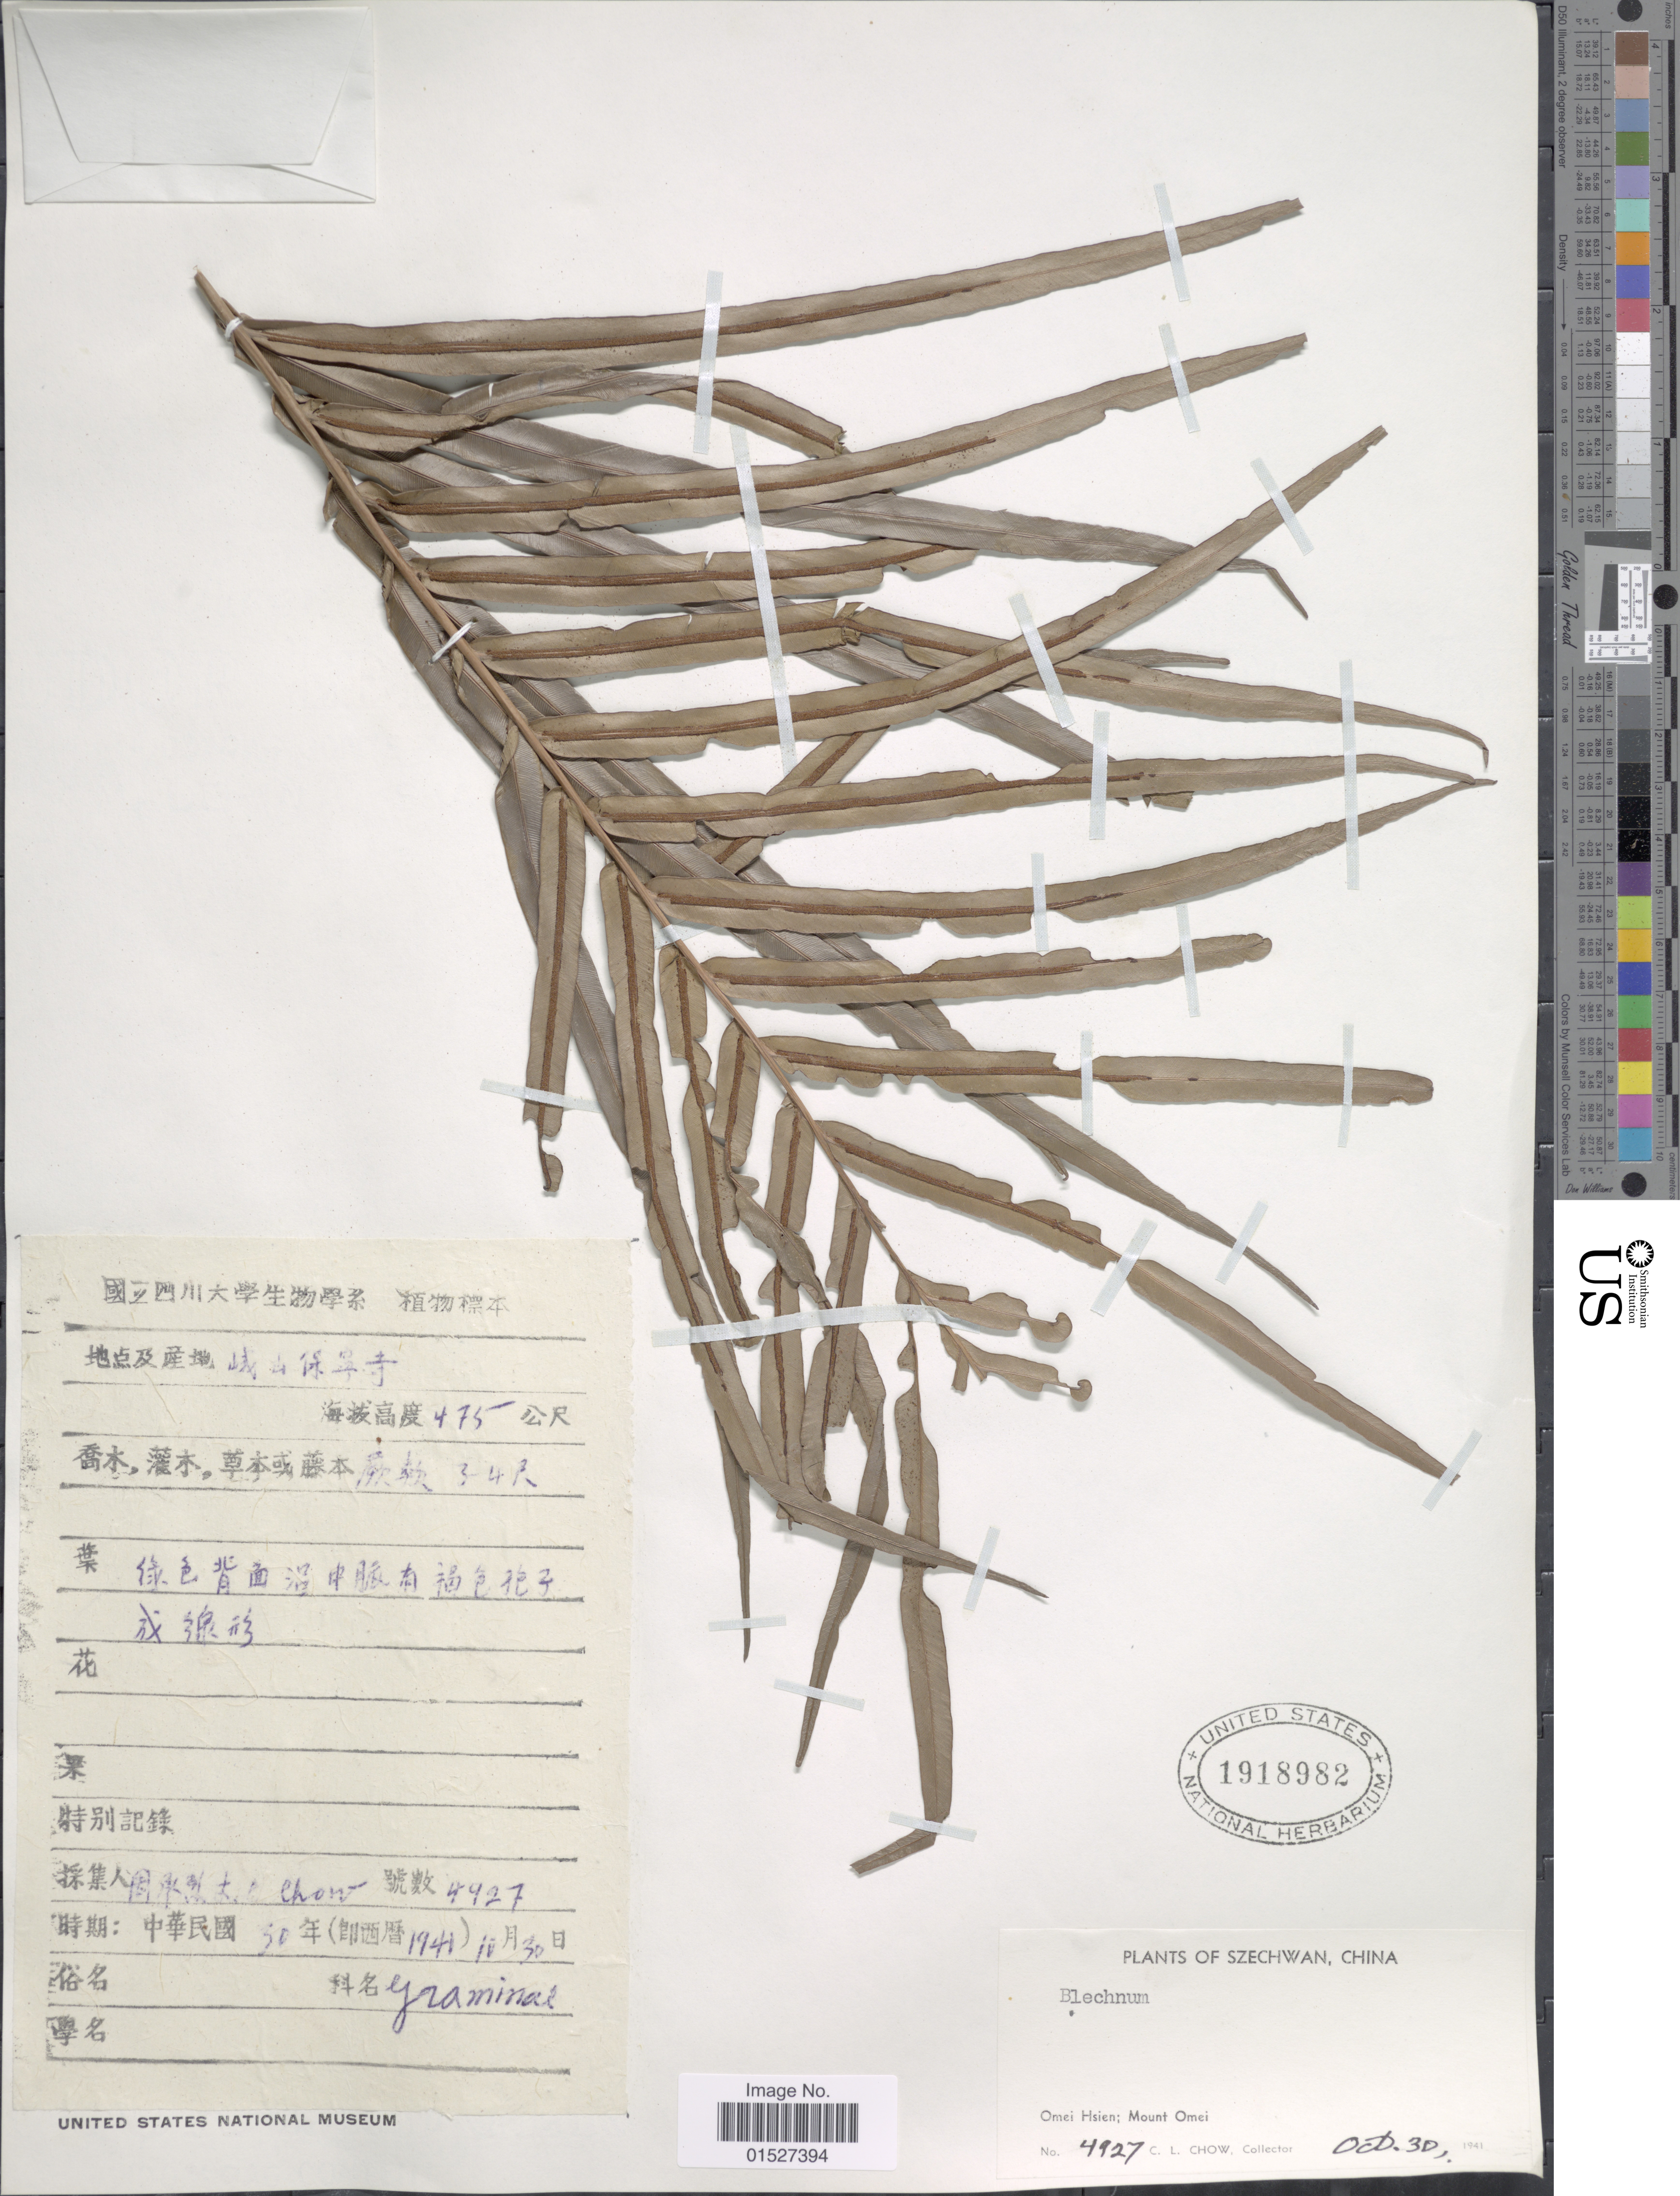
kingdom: Plantae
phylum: Tracheophyta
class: Polypodiopsida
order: Polypodiales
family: Blechnaceae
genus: Blechnum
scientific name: Blechnum orientale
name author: L.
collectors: C. Chow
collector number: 4927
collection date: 1941-10-30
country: China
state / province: Sichuan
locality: Szechwan. Omei Hsien; Mount Omei.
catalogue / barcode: US 1918982